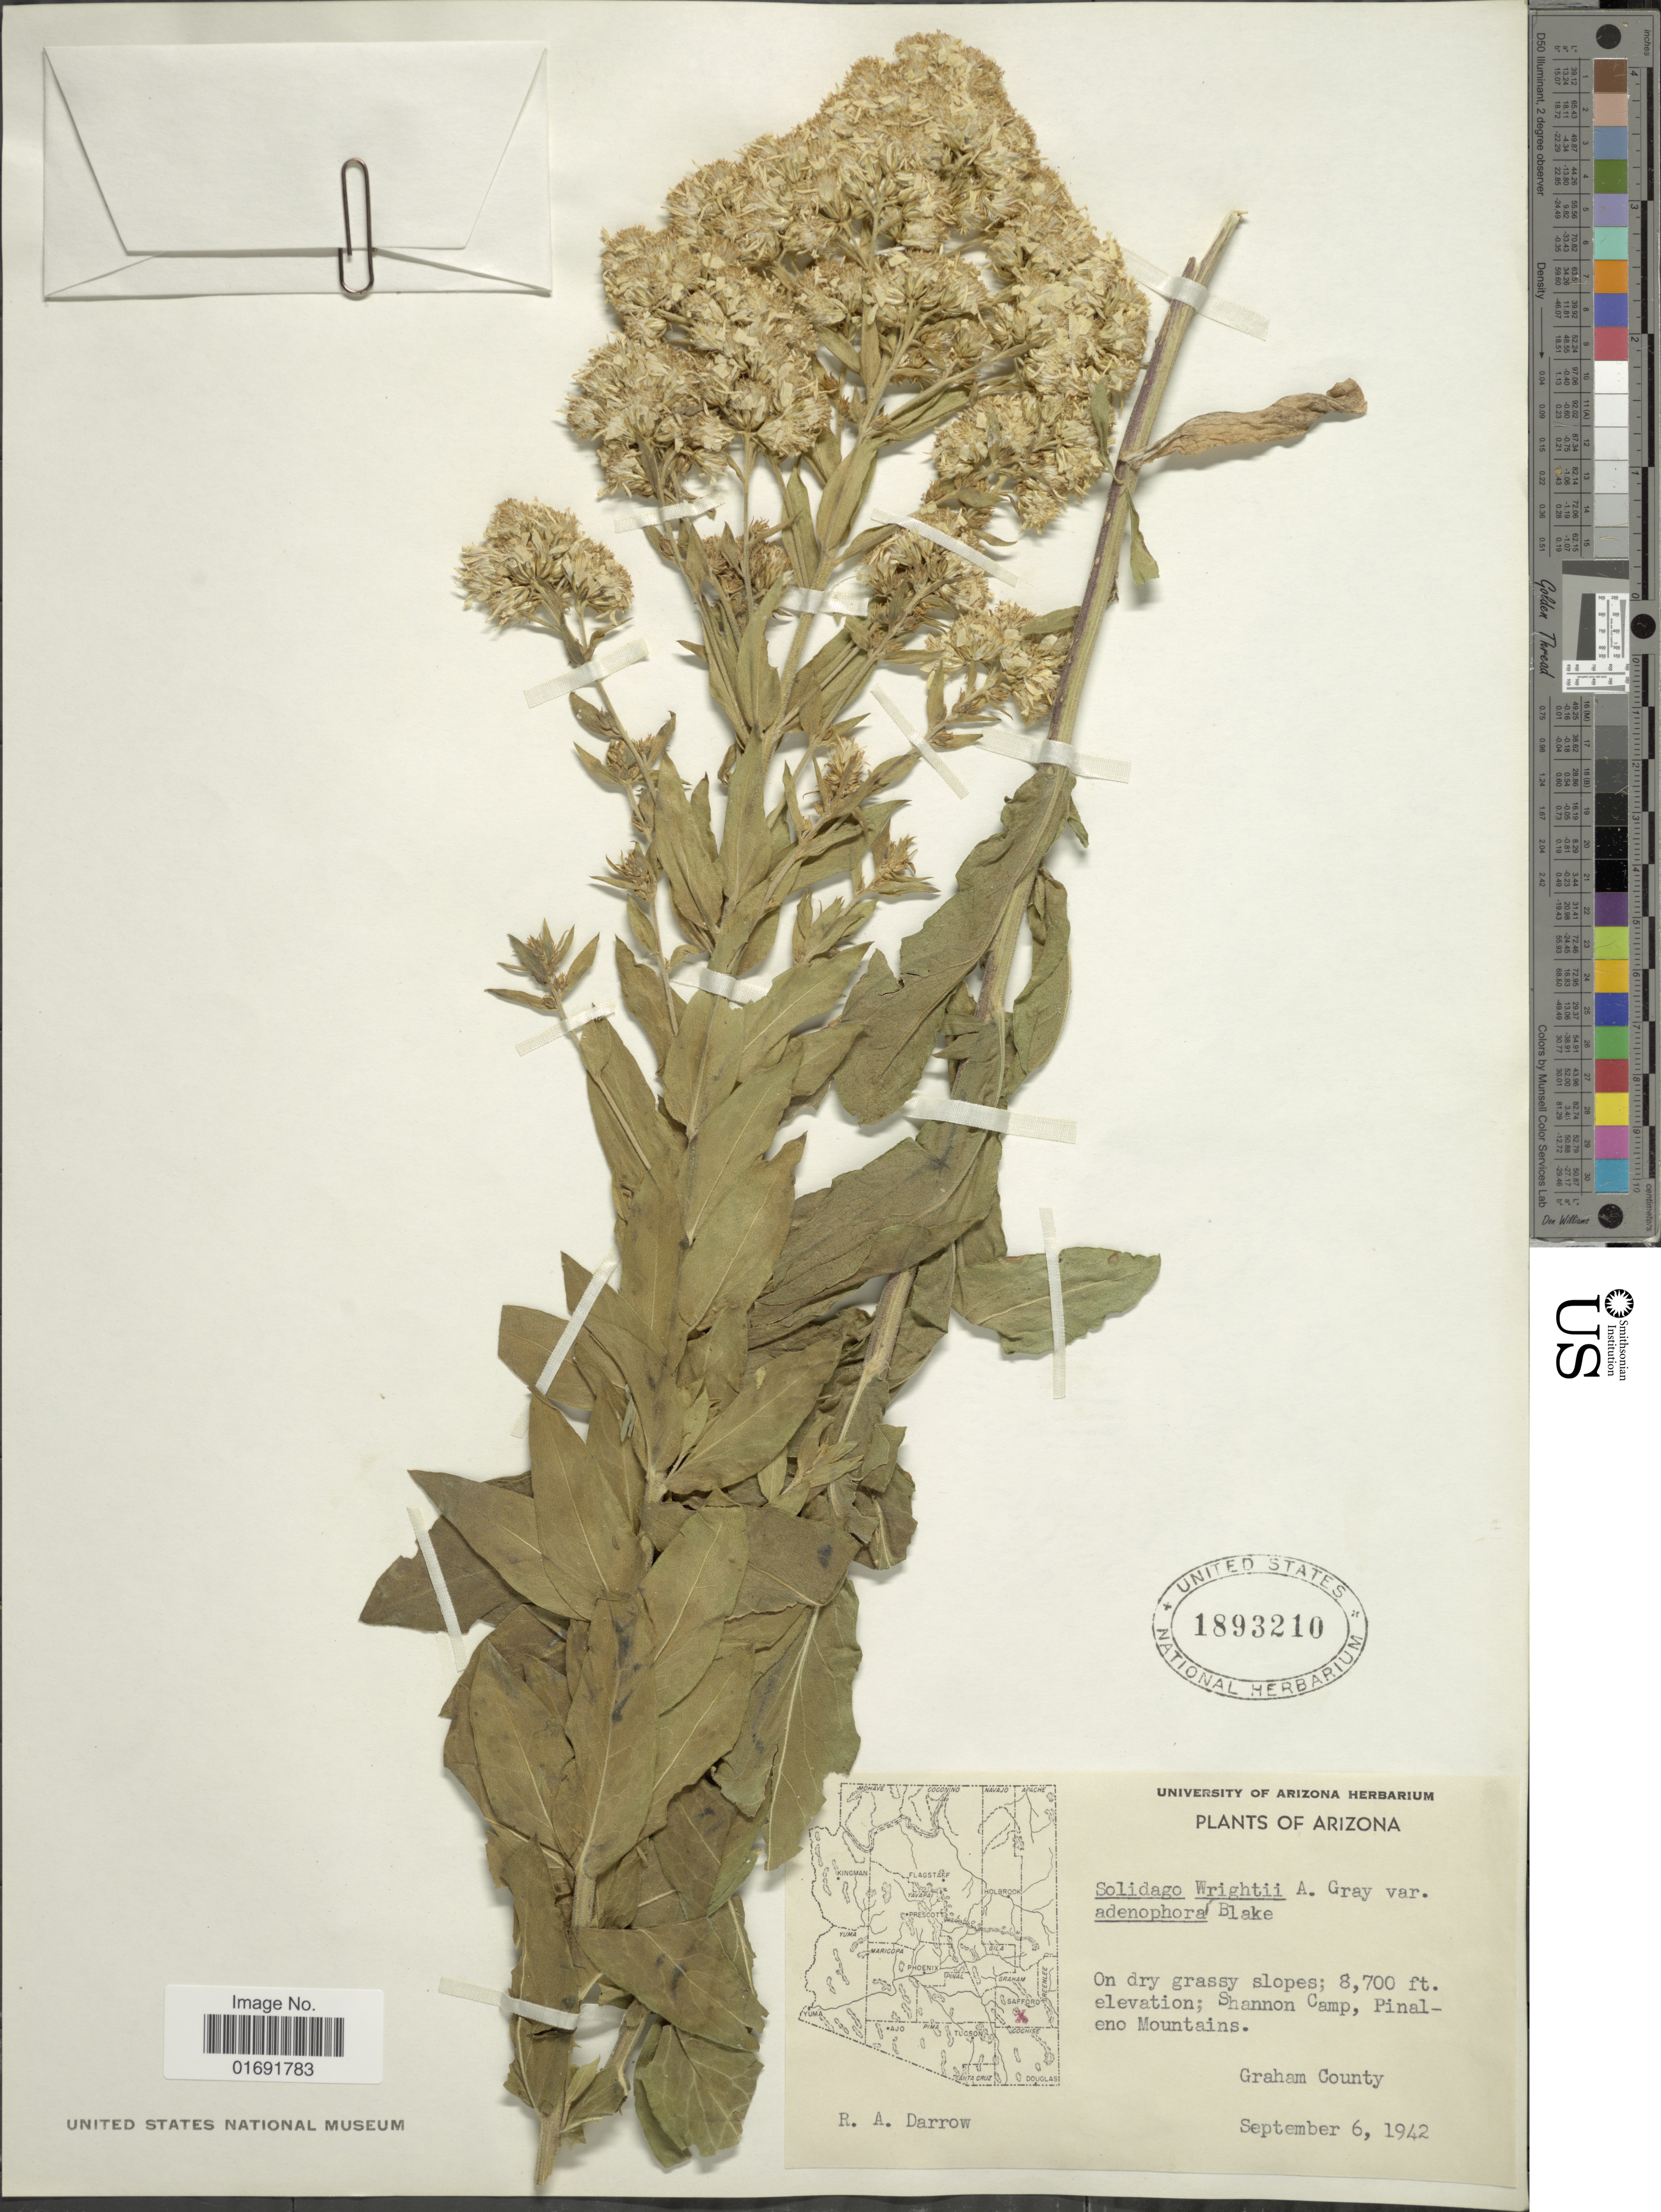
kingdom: Plantae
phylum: Tracheophyta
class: Magnoliopsida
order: Asterales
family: Asteraceae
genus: Solidago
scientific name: Solidago wrightii var. adenophora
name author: S.F. Blake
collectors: R. A. Darrow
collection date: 1942-09-06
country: United States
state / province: Arizona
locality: Shannon Camp, Pinaleno Mountains, Graham County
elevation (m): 2652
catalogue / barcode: US 1893210